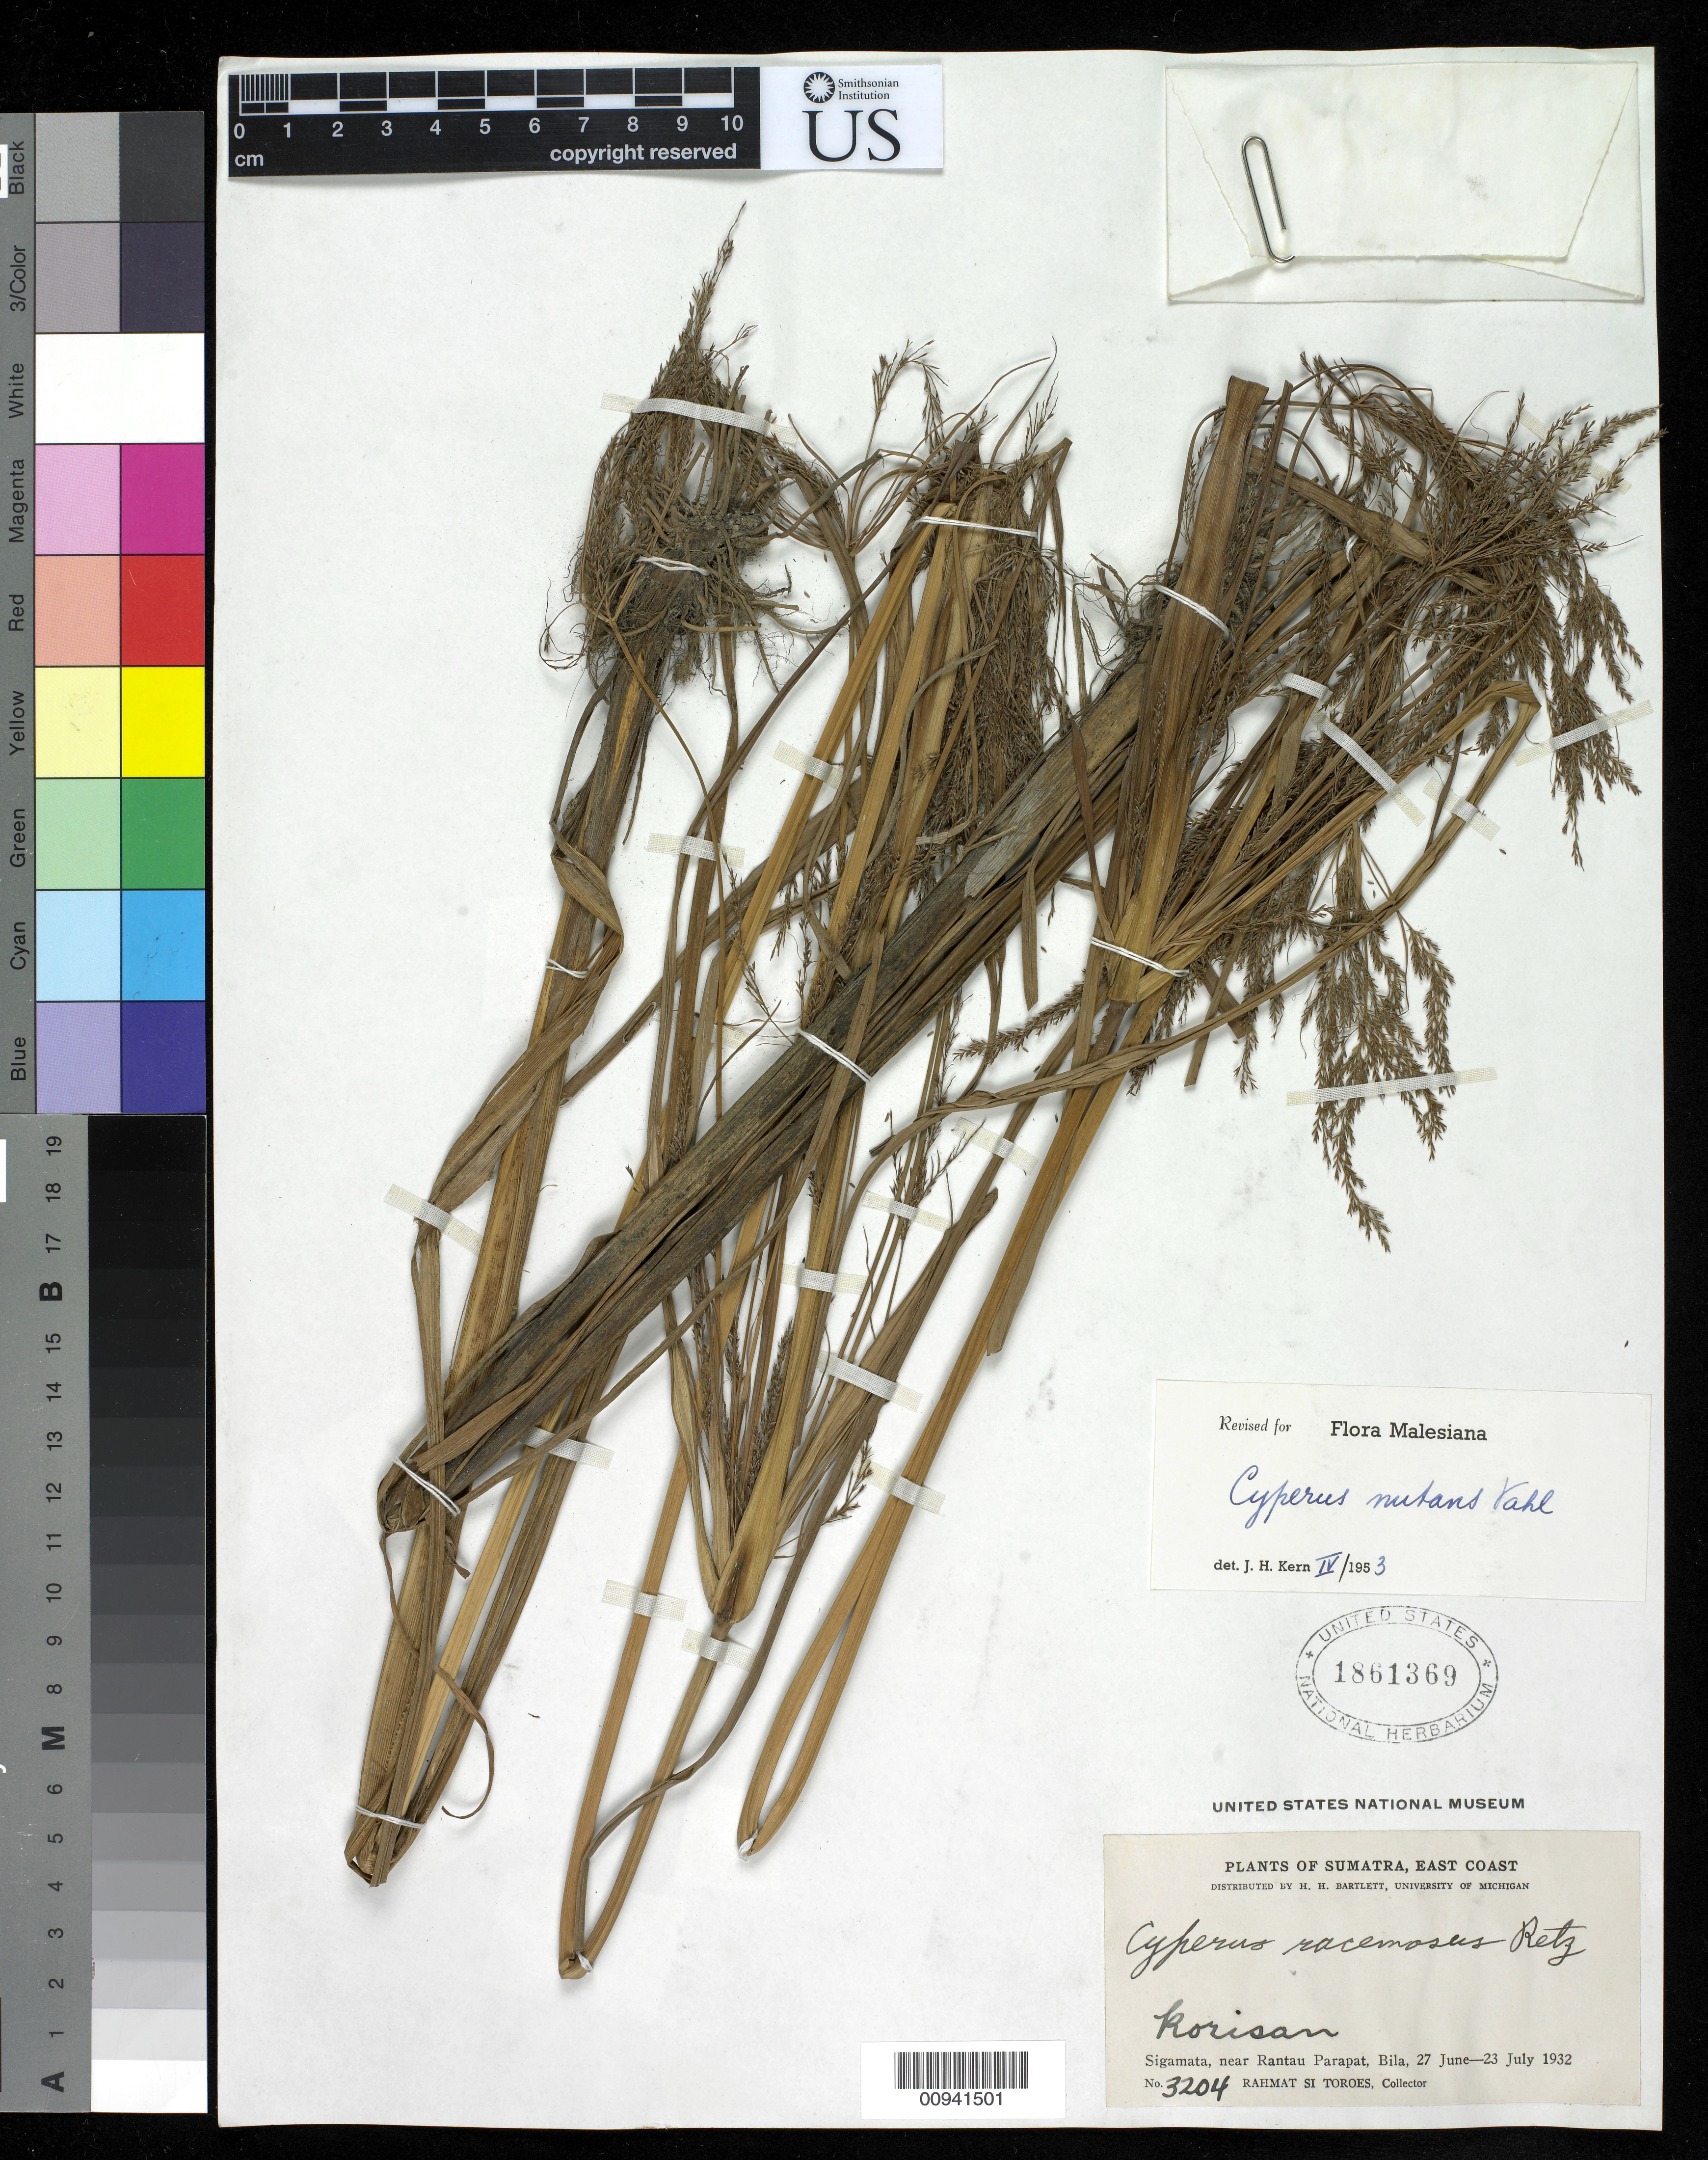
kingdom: Plantae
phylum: Tracheophyta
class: Liliopsida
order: Poales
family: Cyperaceae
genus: Cyperus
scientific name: Cyperus nutans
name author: Vahl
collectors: Rahmat Si Boeea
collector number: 3204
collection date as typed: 27 Jun 1932 to 23 Jul 1932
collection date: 1932-06-27/1932-07-23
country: Indonesia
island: Sumatra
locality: Sigamata, near Rantau parapat, Bila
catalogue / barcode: US 1861369